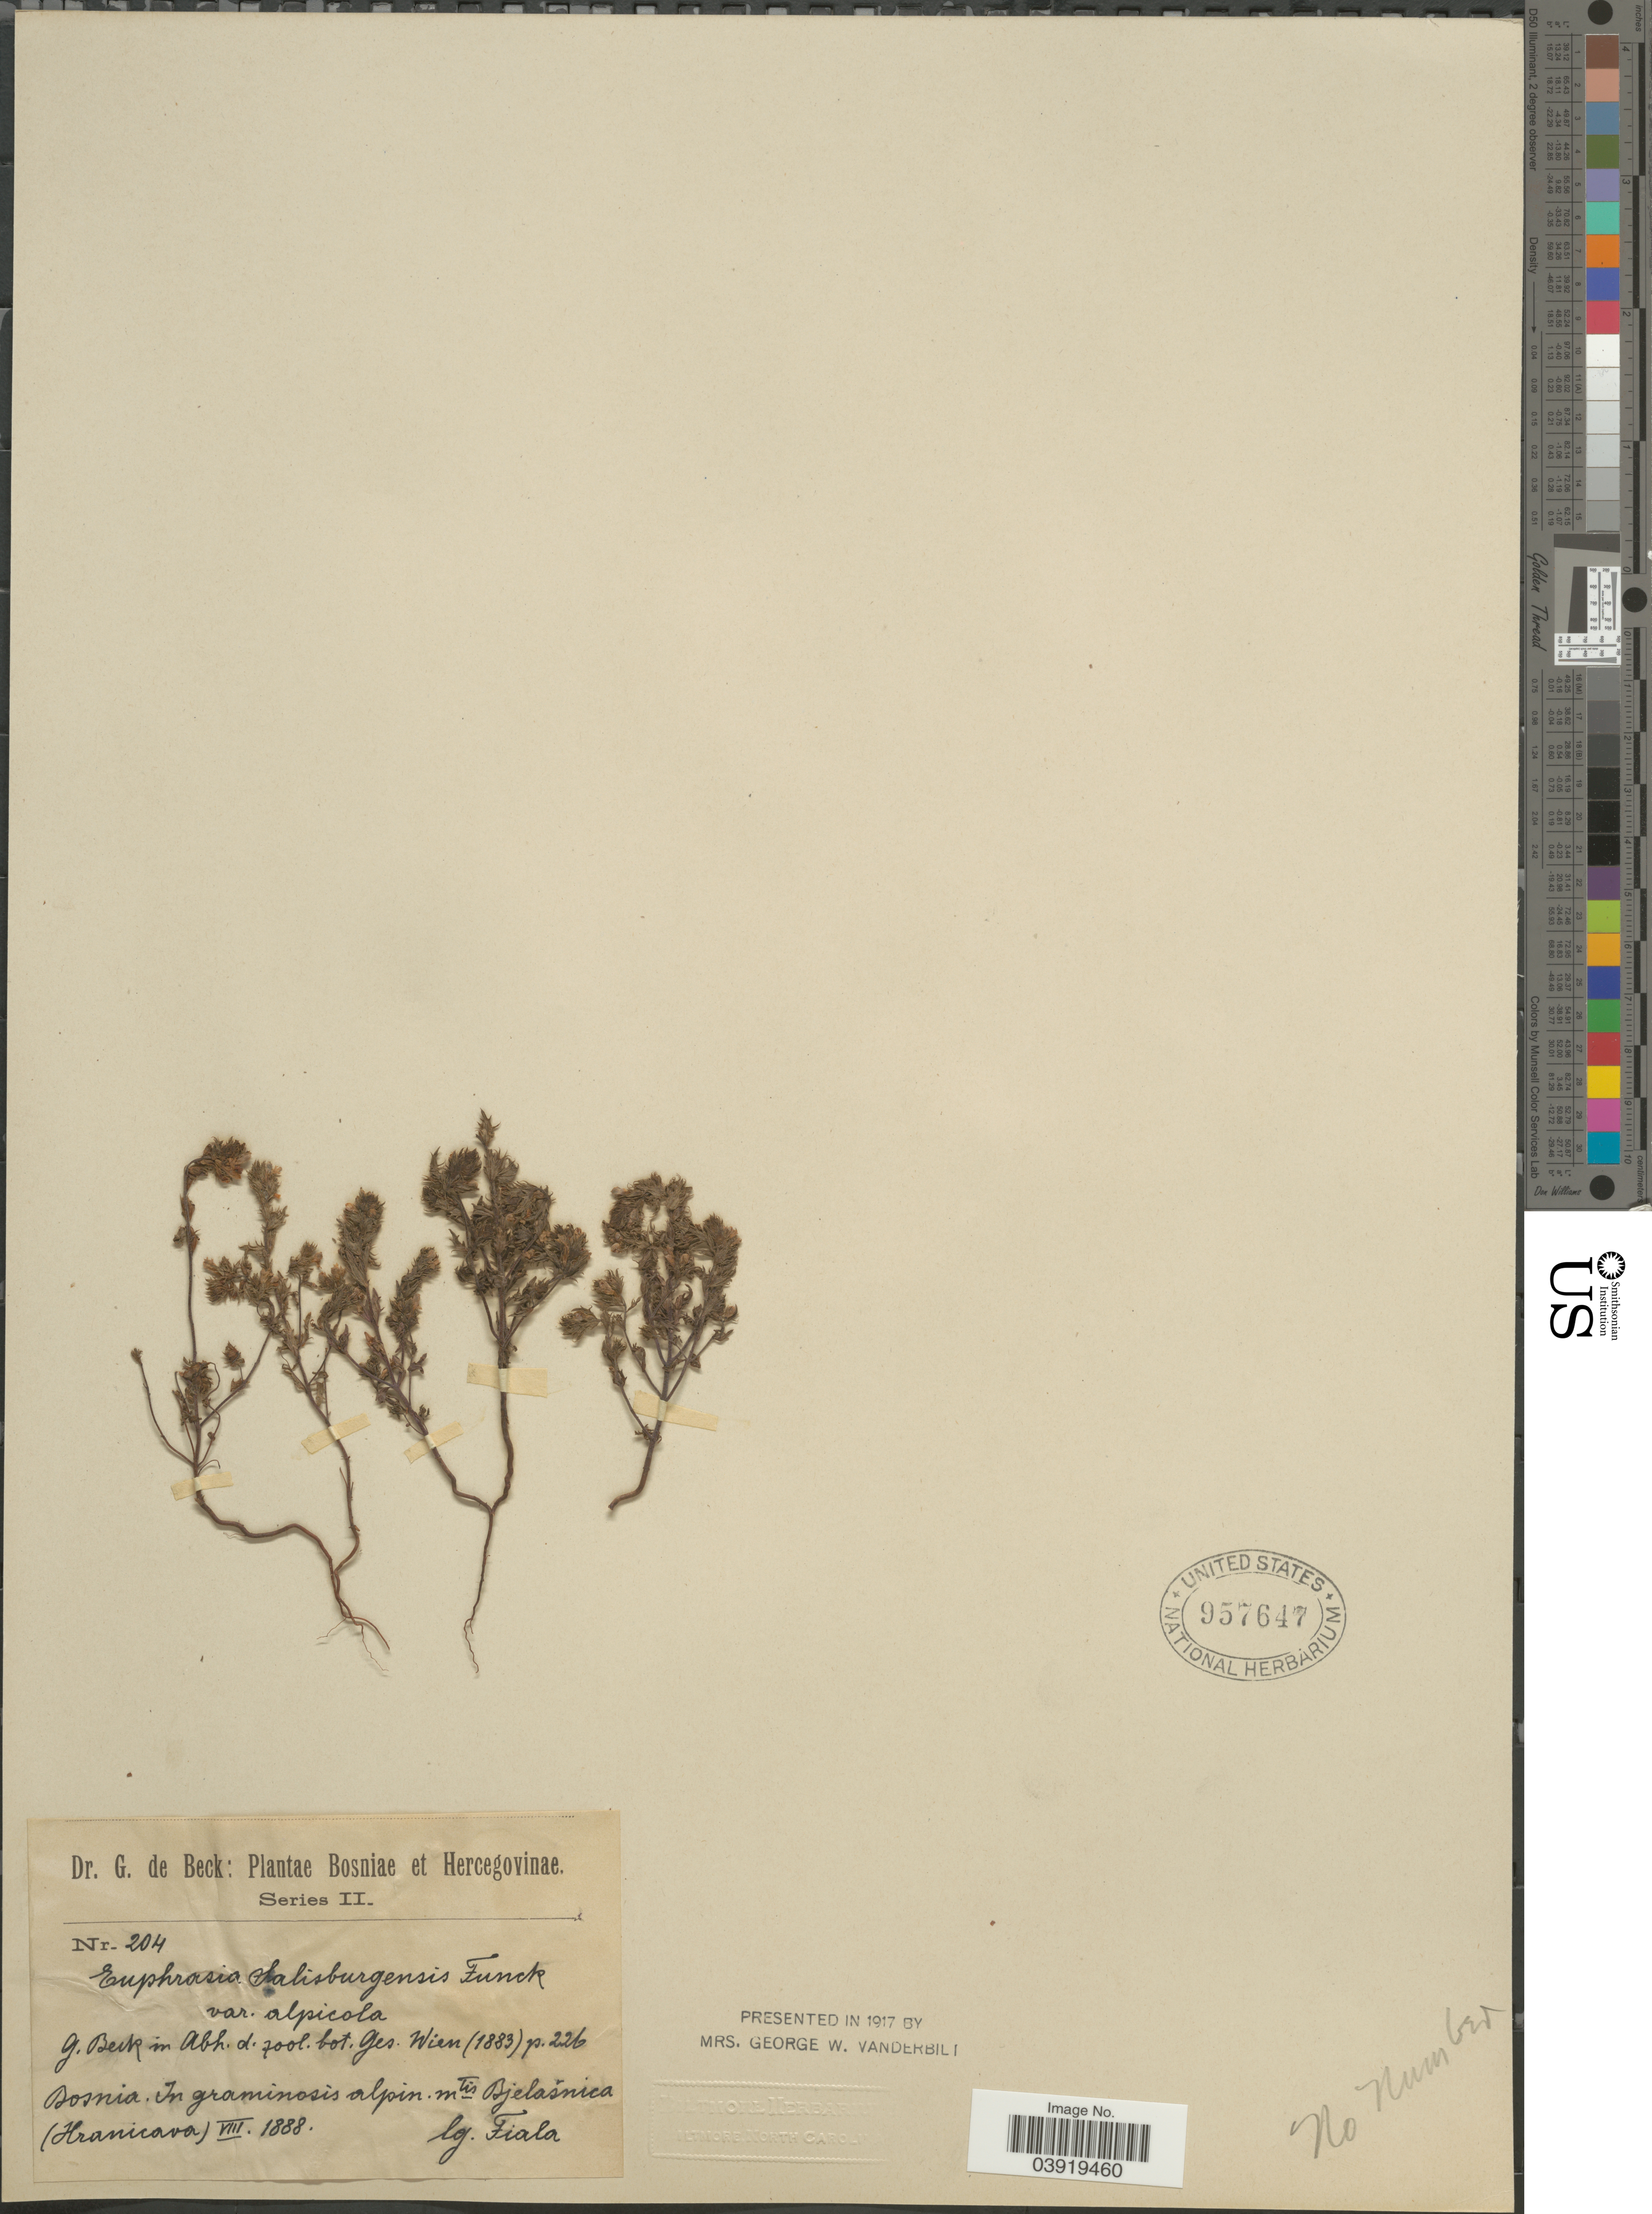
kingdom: Plantae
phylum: Tracheophyta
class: Magnoliopsida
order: Lamiales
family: Orobanchaceae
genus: Euphrasia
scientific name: Euphrasia salisburgensis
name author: Funck ex Hoppe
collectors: Fiala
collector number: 204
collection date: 1888-08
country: Bosnia and Herzegovina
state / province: Federation of B&H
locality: Bosnia. In graminosis alpin. mtis Bjelasnica (Hranicava).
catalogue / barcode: US 957647